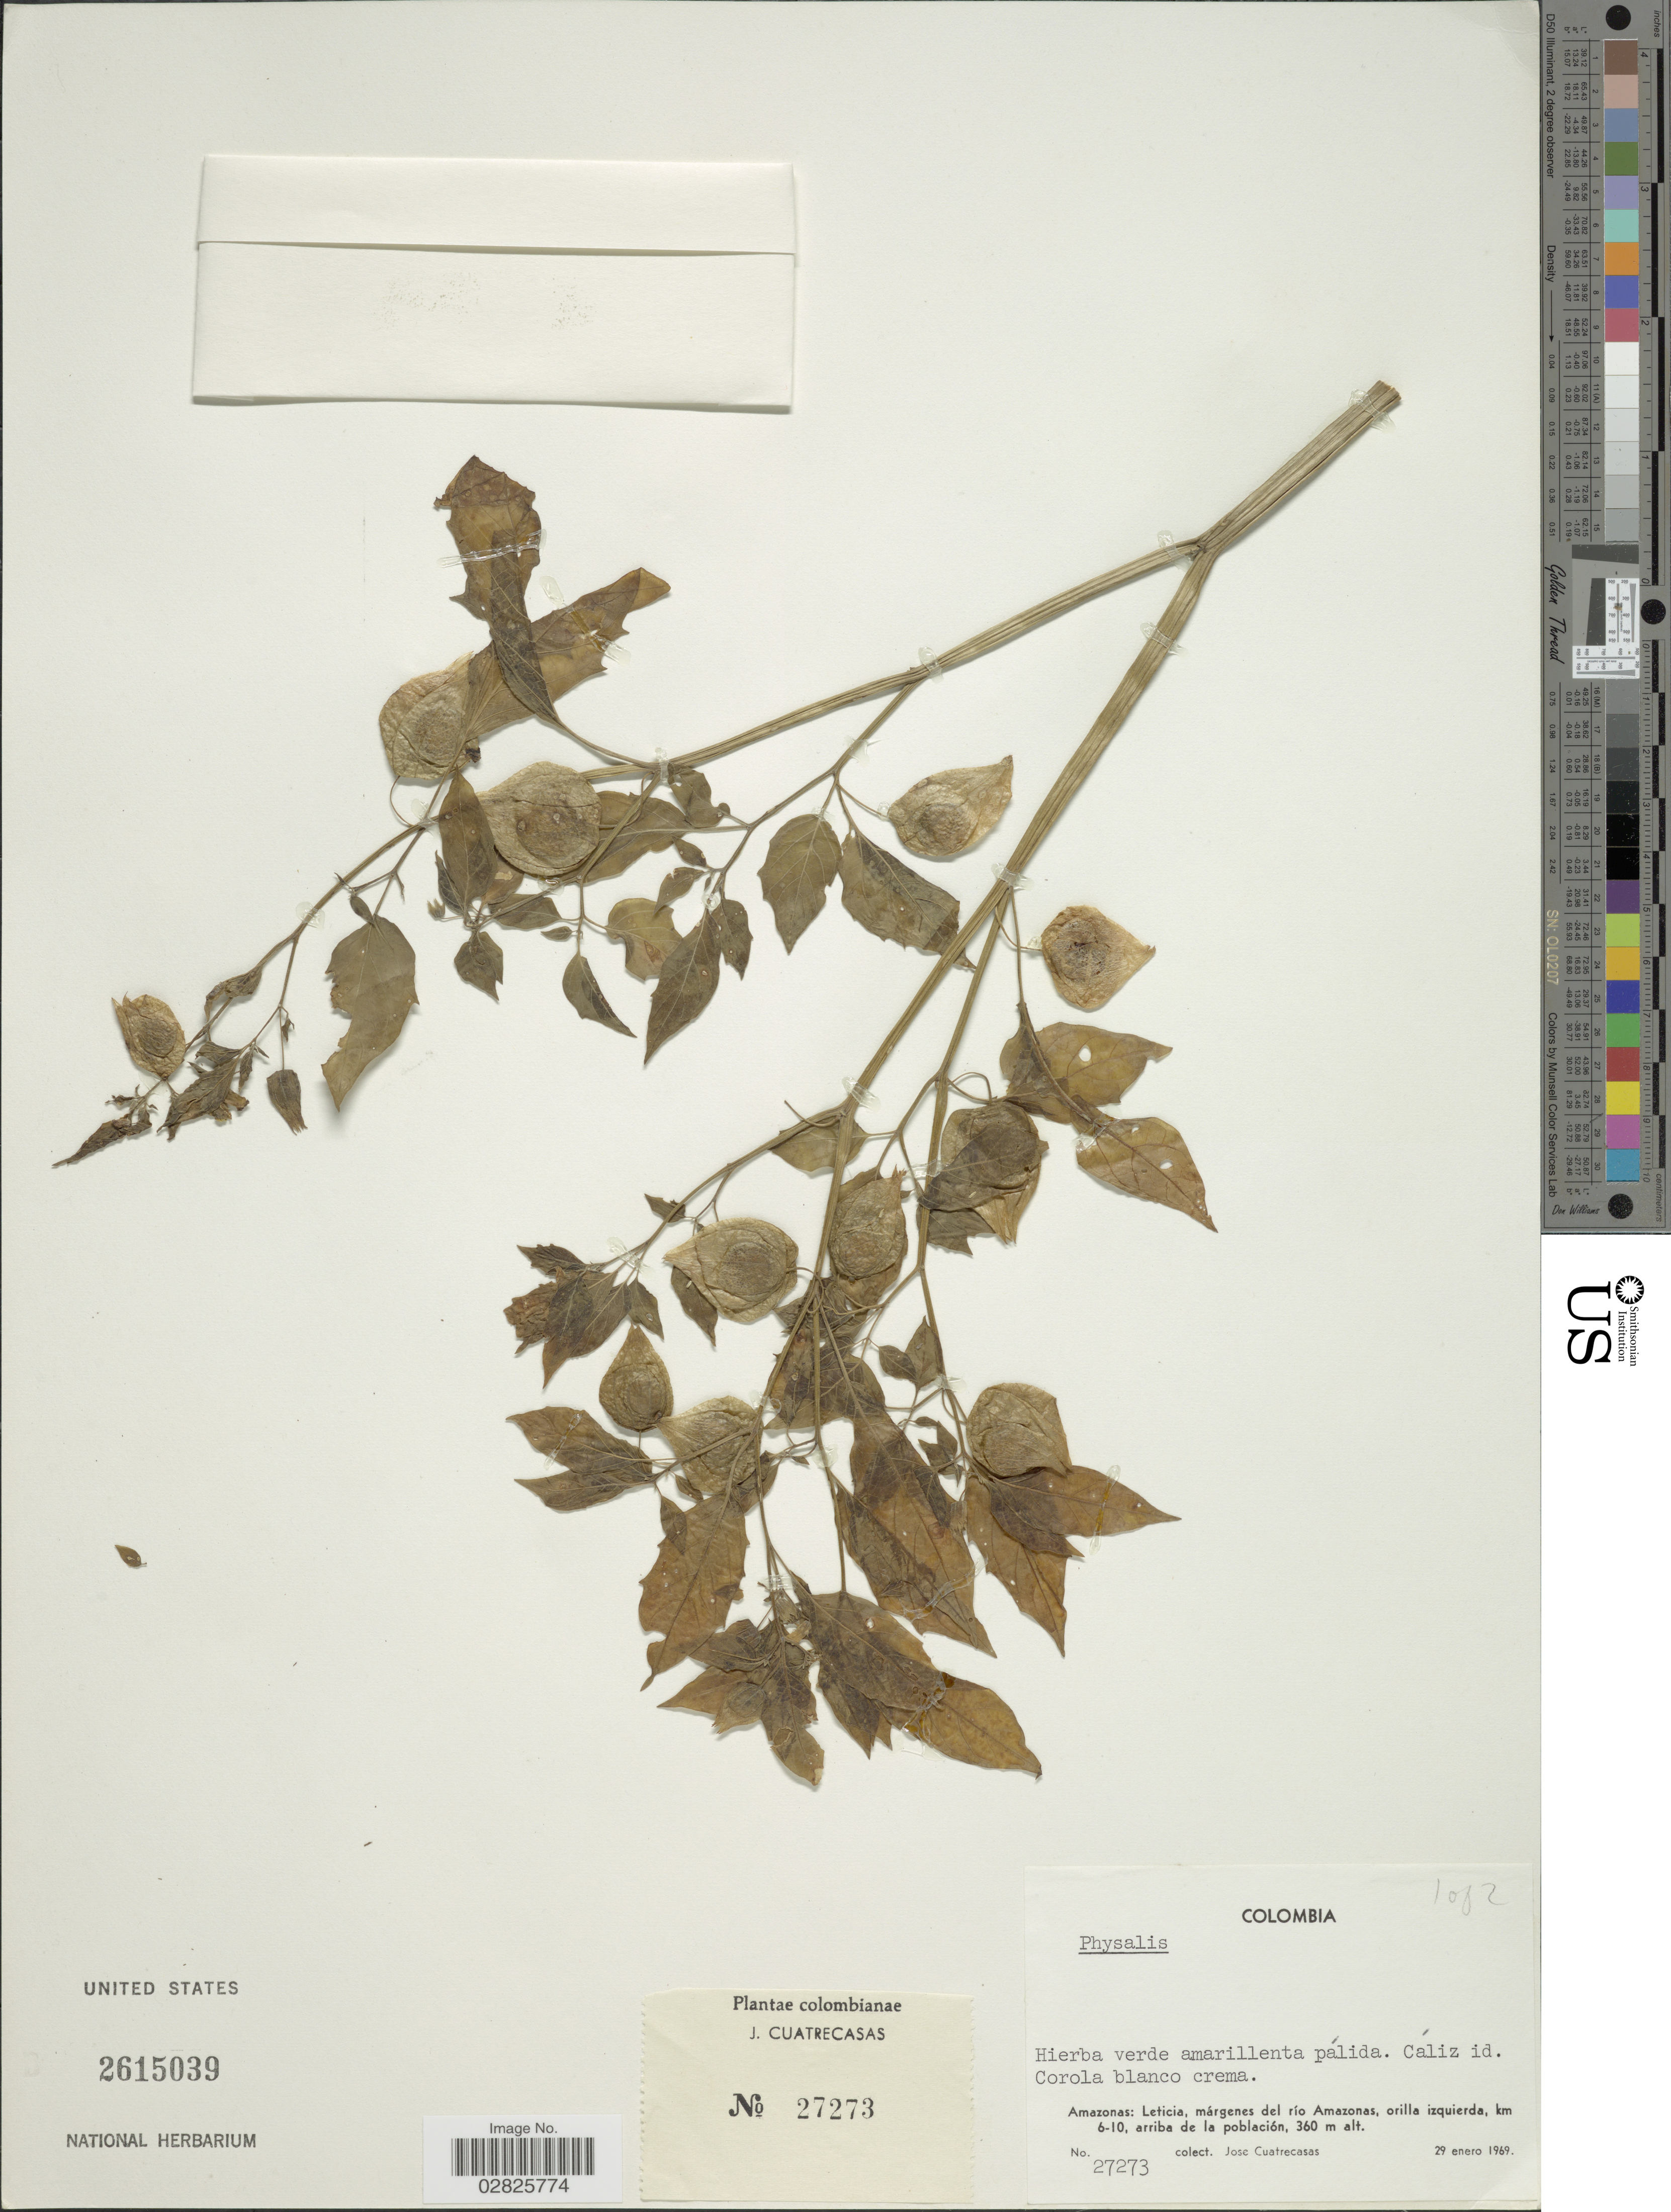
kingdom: Plantae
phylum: Tracheophyta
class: Magnoliopsida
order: Solanales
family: Solanaceae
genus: Physalis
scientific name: Physalis sp.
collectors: J. Cuatrecasas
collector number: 27273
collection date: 1969-01-29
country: Colombia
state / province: Amazônas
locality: Leticia, márgenes del río Amazonas, orilla izquierda, km 6-10, arriba de la población.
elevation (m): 360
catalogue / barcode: US 2615039